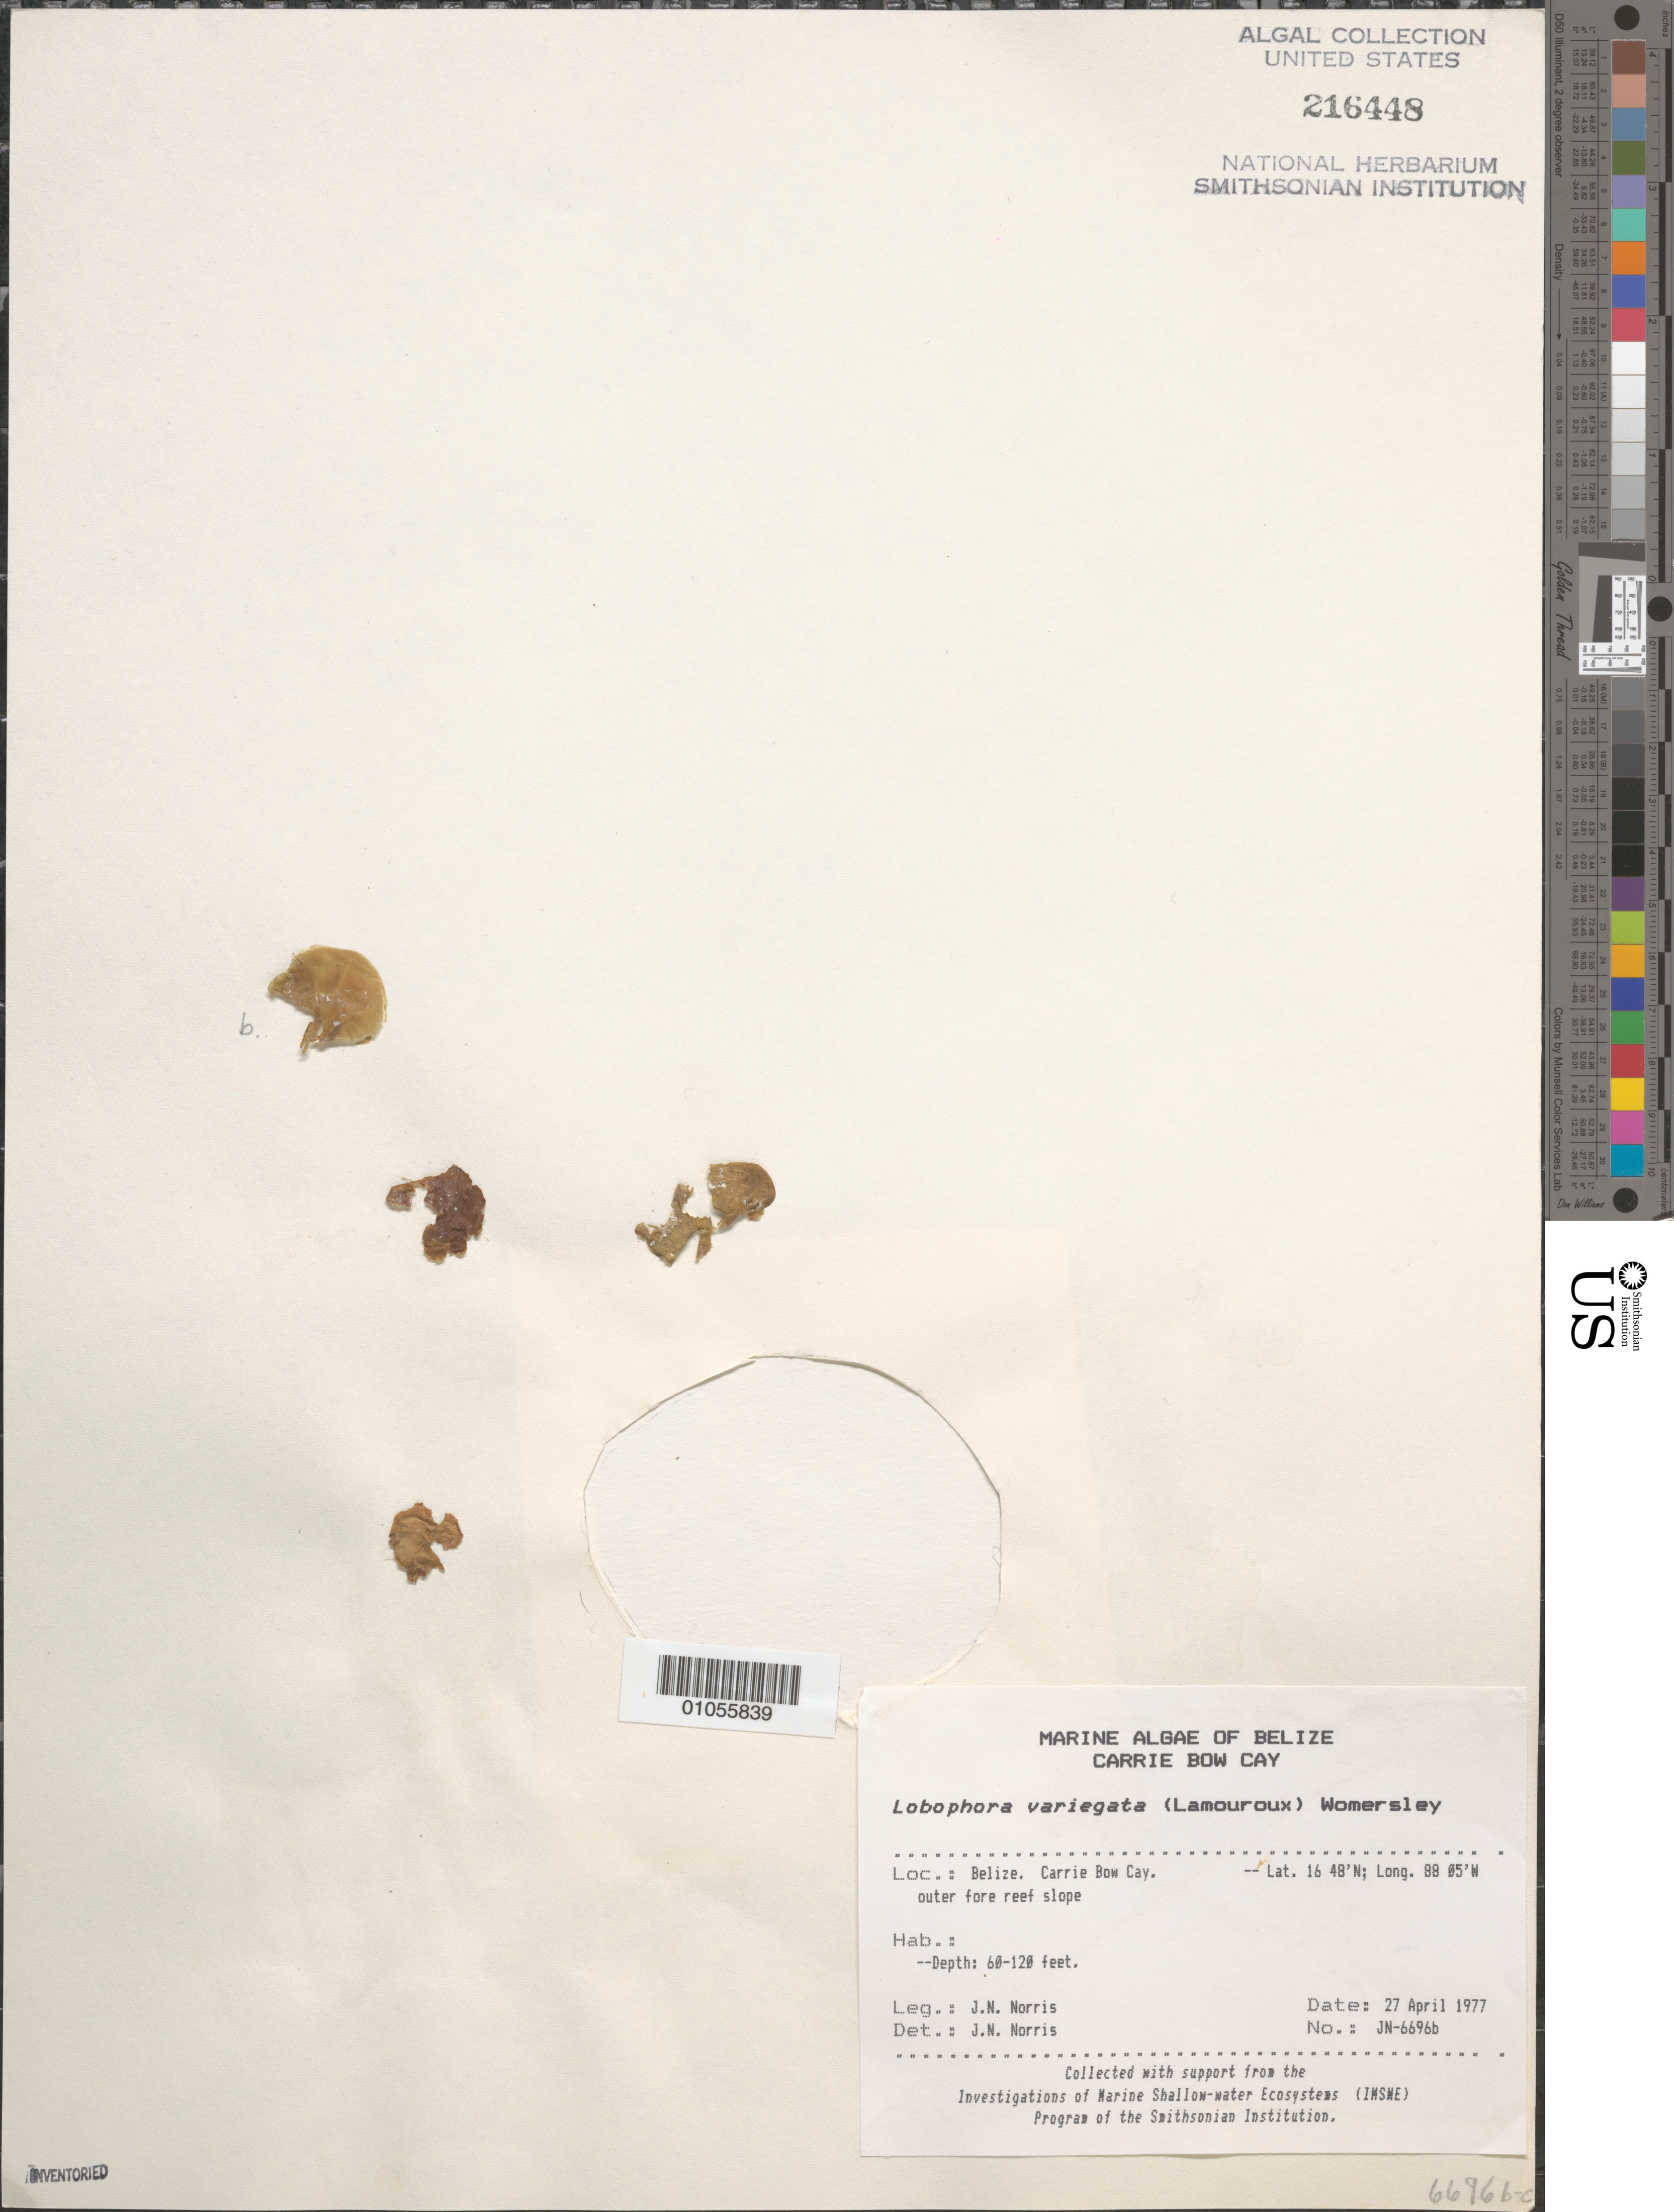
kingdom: Chromista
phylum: Ochrophyta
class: Phaeophyceae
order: Dictyotales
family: Dictyotaceae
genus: Lobophora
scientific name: Lobophora variegata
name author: (J.V.Lamouroux) Womersley & E.C. Oliveira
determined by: Norris, James N.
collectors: J. N. Norris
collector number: JN-6696b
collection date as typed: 27 Apr 1977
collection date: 1977-04-27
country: Belize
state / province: Stann Creek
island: Carrie Bow Cay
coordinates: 16 48'N, 88 05'W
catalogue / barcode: US 216448